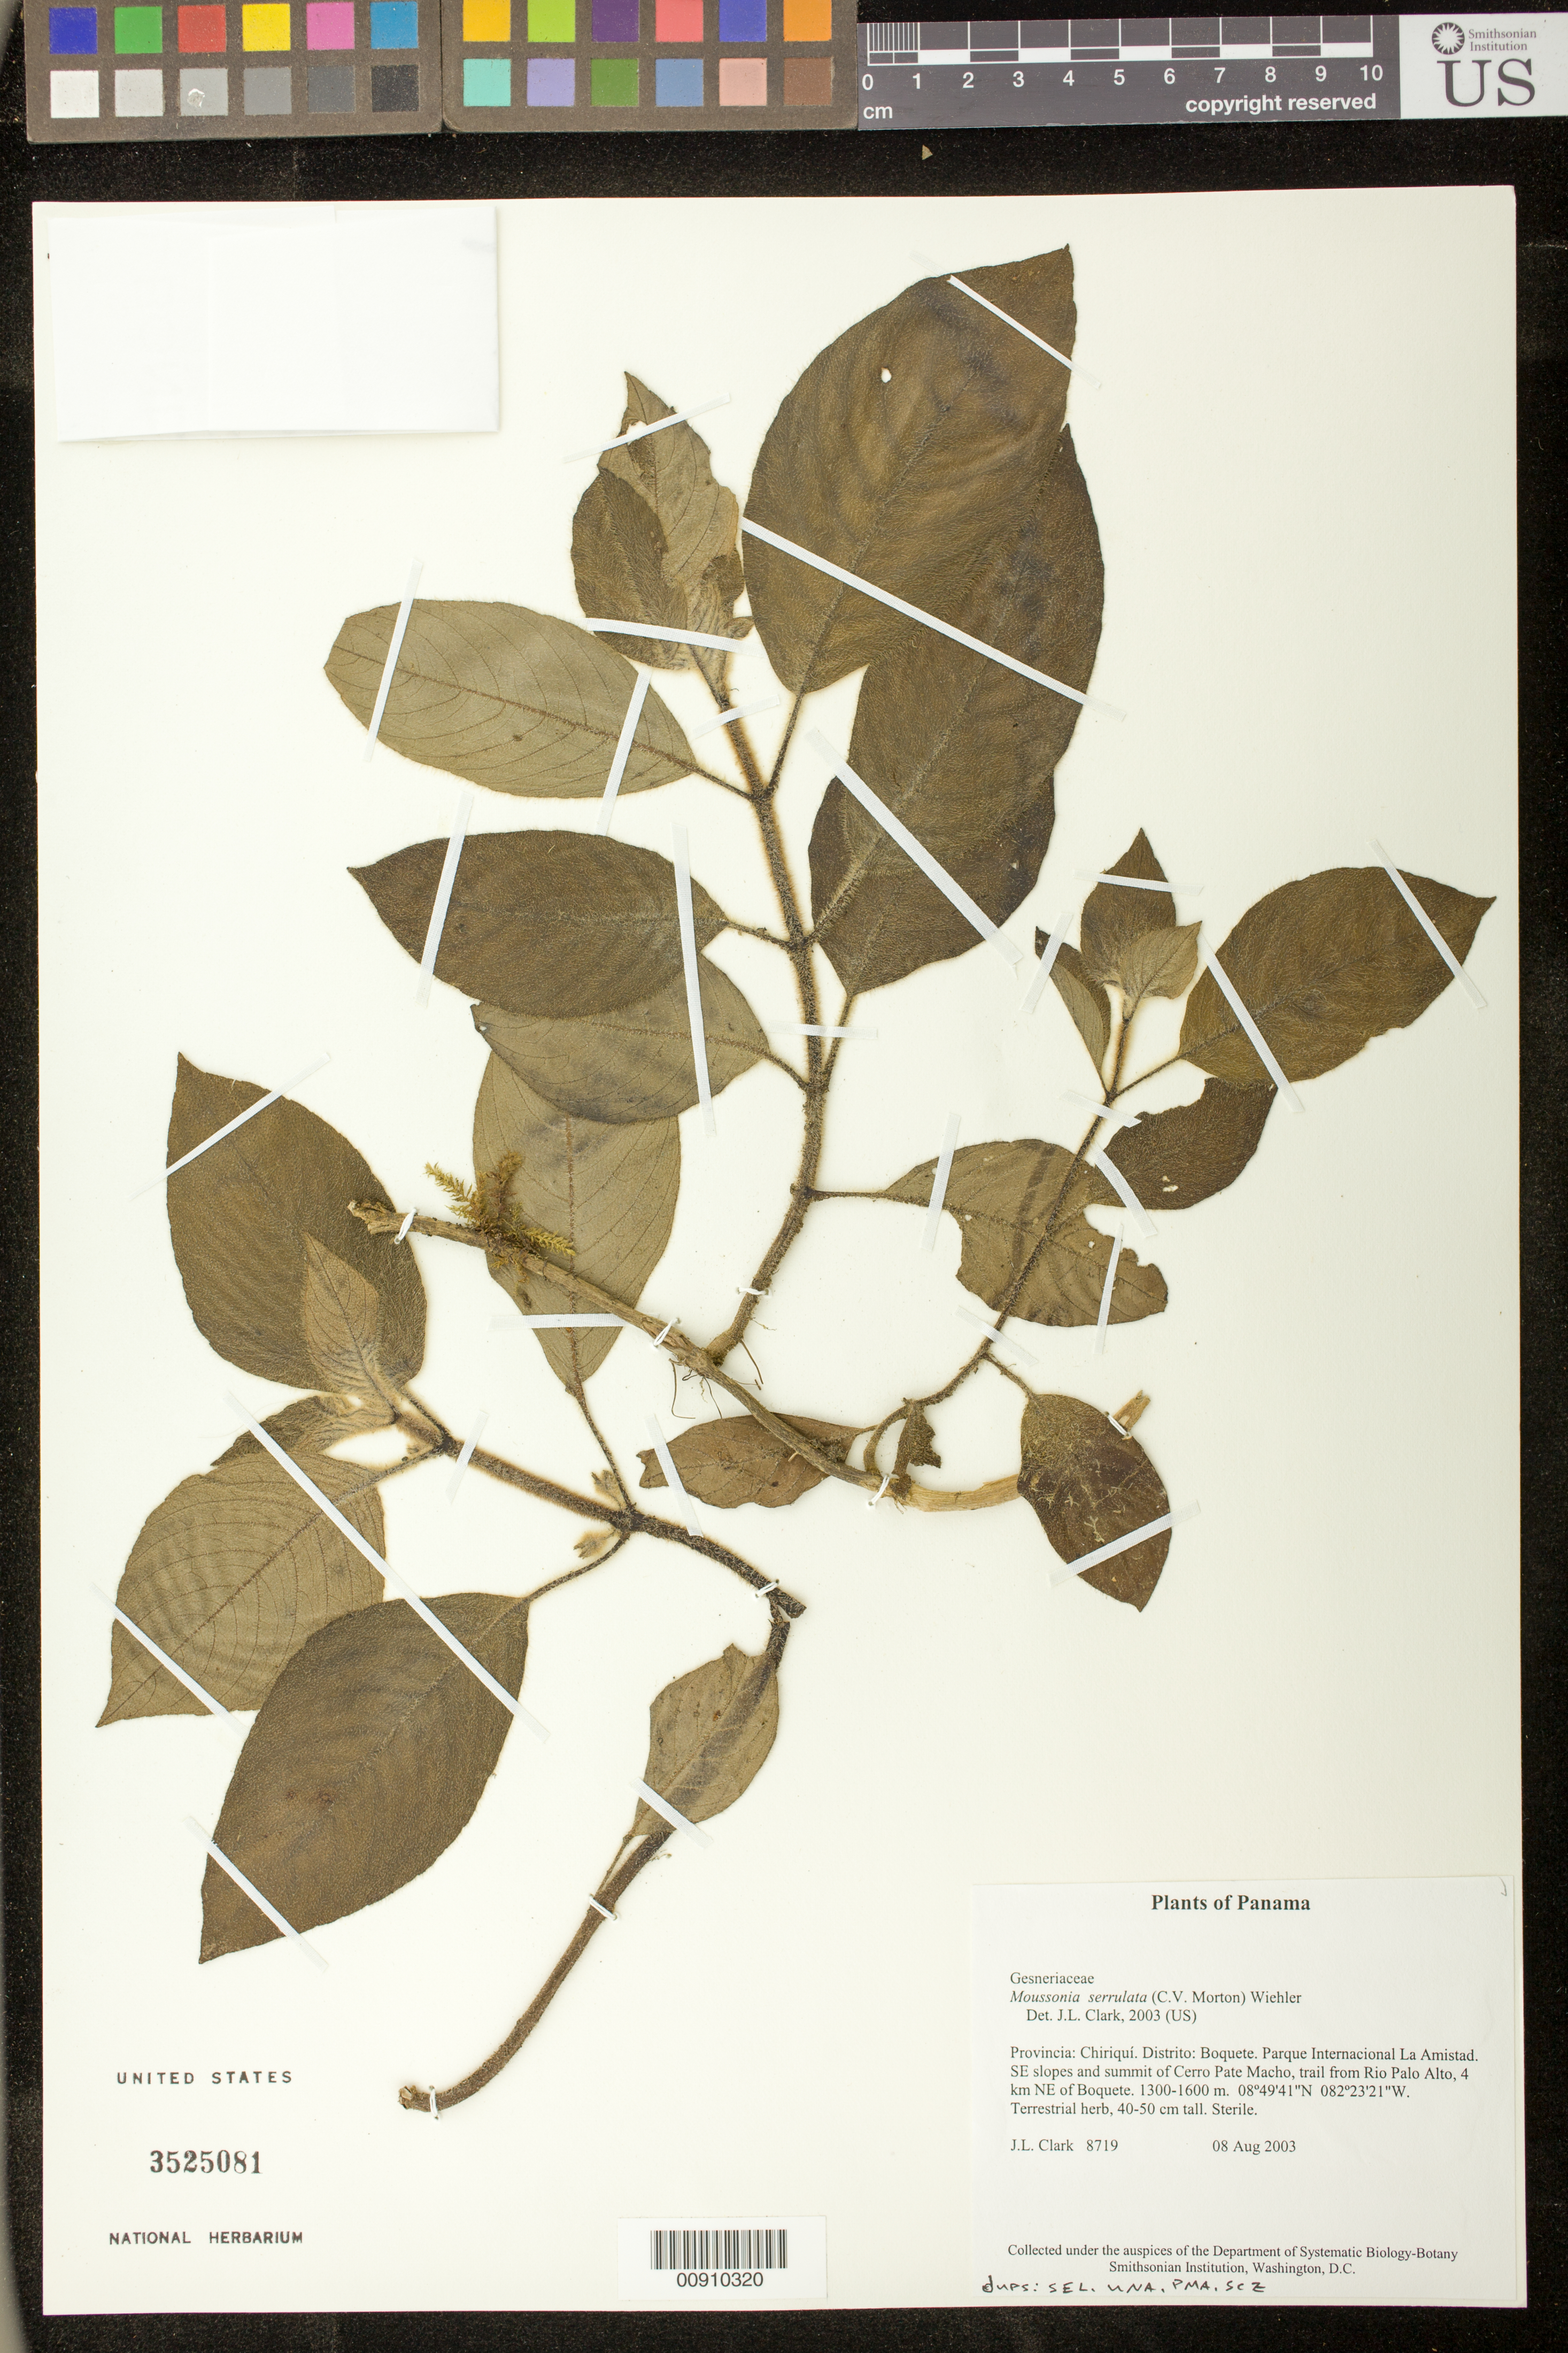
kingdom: Plantae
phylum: Tracheophyta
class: Magnoliopsida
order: Lamiales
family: Gesneriaceae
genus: Moussonia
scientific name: Moussonia serrulata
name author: (C.V. Morton) Wiehler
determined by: Clark, J. L., (SEL), The Marie Selby Botanical Garden (UNITED STATES)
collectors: J. L. Clark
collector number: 8719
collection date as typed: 08 Aug 2003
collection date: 2003-08-08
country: Panama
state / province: Chiriquí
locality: Boquete. Parque Internacional La Amistad. SE slopes and summit of Cerro Pate Macho, trail from Rio Palo Alto, 4 km NE of Boquete.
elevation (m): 1300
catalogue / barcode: US 3525081